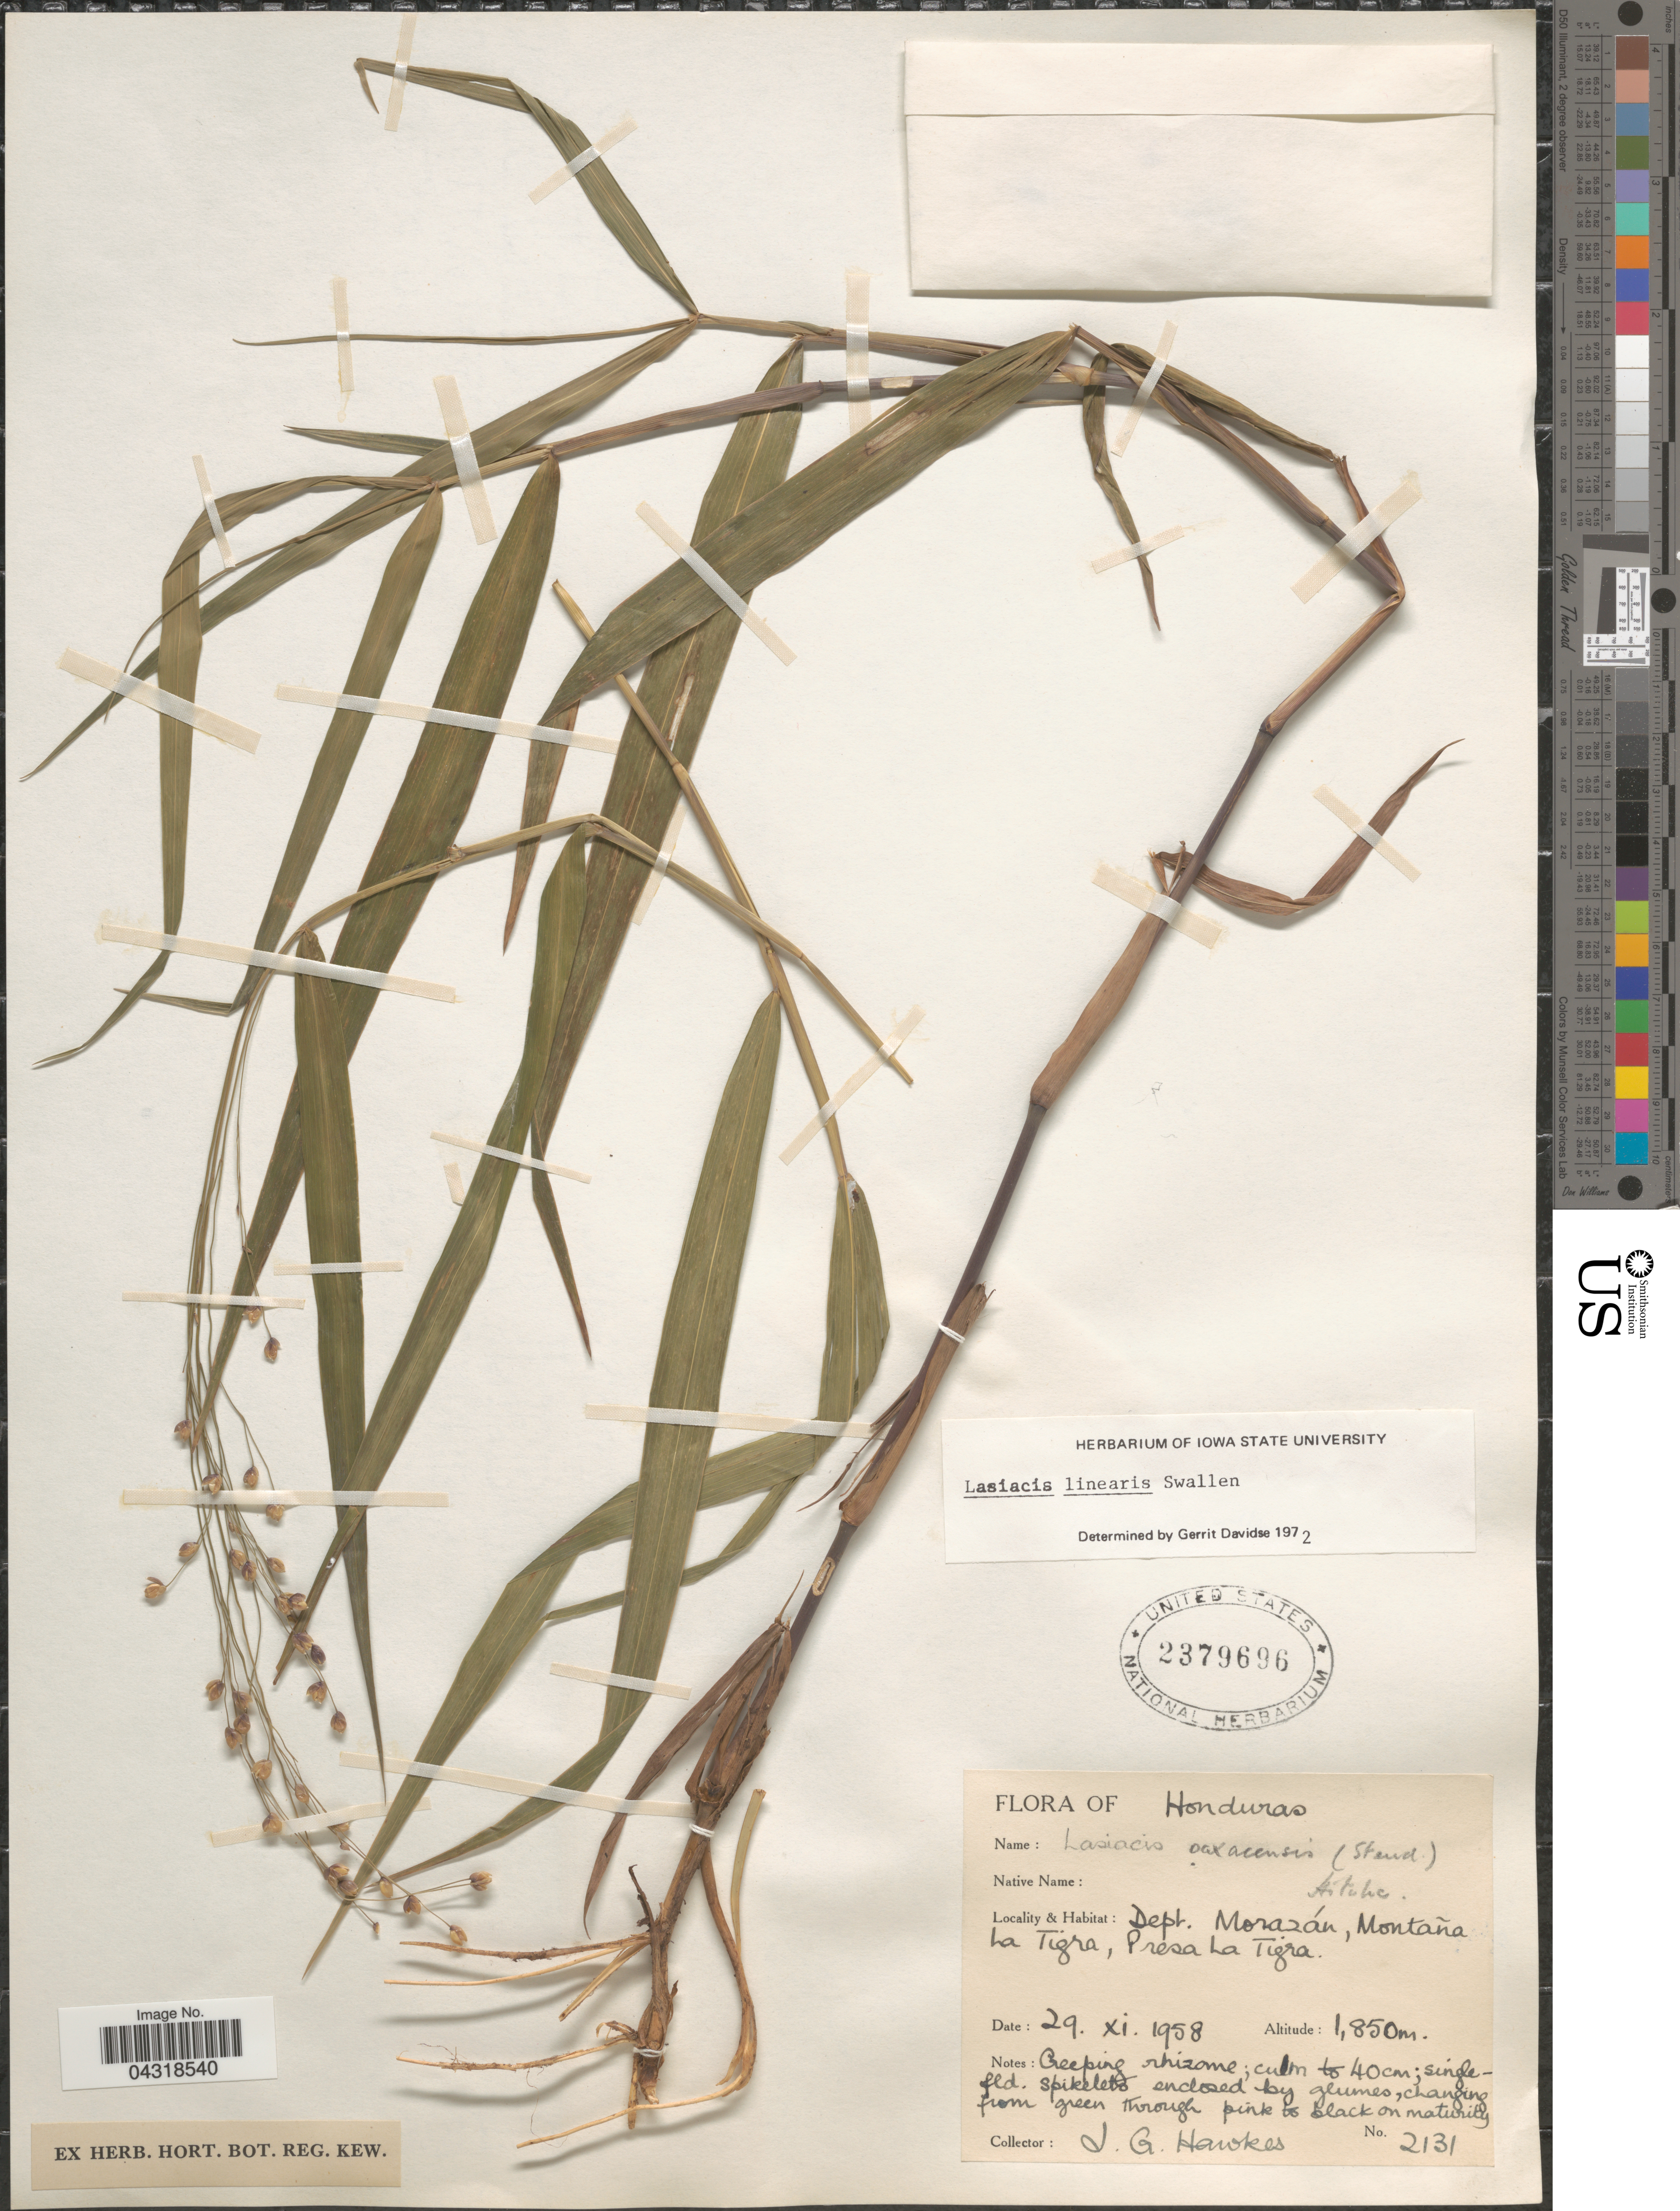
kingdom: Plantae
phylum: Tracheophyta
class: Liliopsida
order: Poales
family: Poaceae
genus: Lasiacis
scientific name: Lasiacis linearis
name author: Swallen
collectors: J. Hawkes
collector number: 2131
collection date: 1958-11-29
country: Honduras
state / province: Fco. Morazán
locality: Dept. Morazán, Montaña La Tigre, Presa La Tigra.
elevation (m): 1850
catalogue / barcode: US 2379696